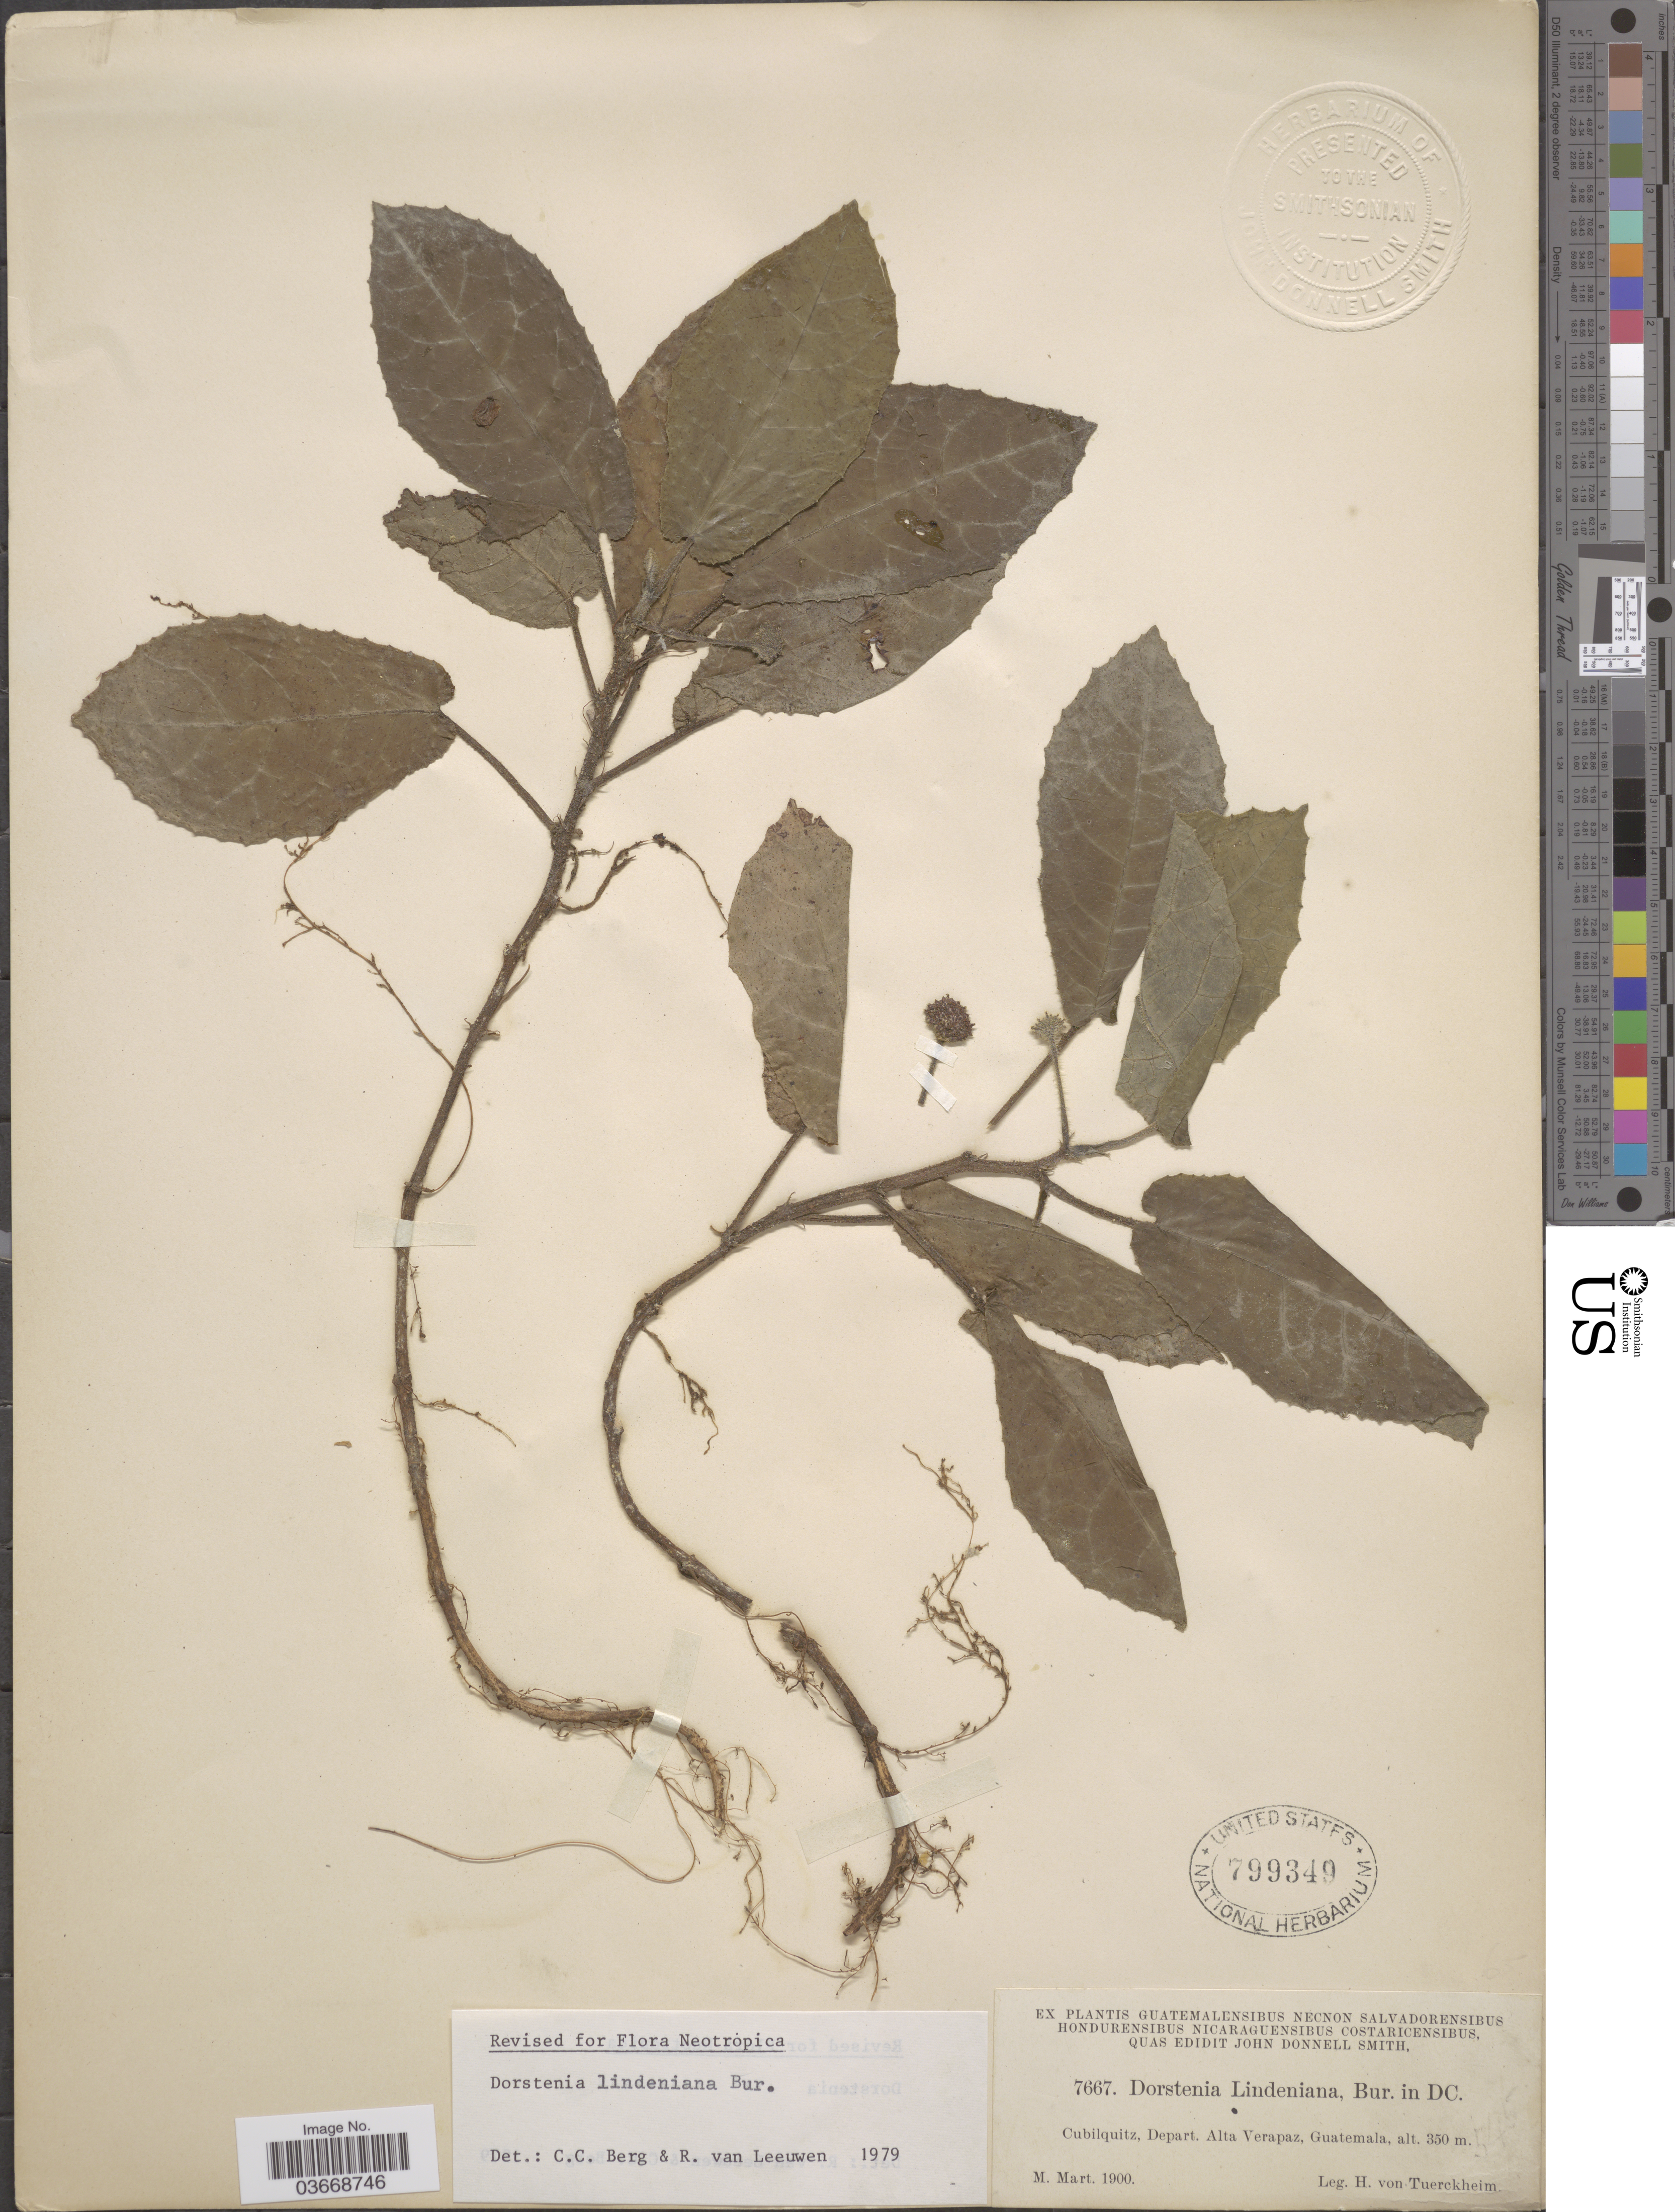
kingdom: Plantae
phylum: Tracheophyta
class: Magnoliopsida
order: Rosales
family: Moraceae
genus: Dorstenia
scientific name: Dorstenia lindeniana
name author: Bureau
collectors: H. von Türckheim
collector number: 7667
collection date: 1900-03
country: Guatemala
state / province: Alta Verapaz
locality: Cubilquitz, Depart. Alta Verapaz.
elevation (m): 350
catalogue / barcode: US 799349